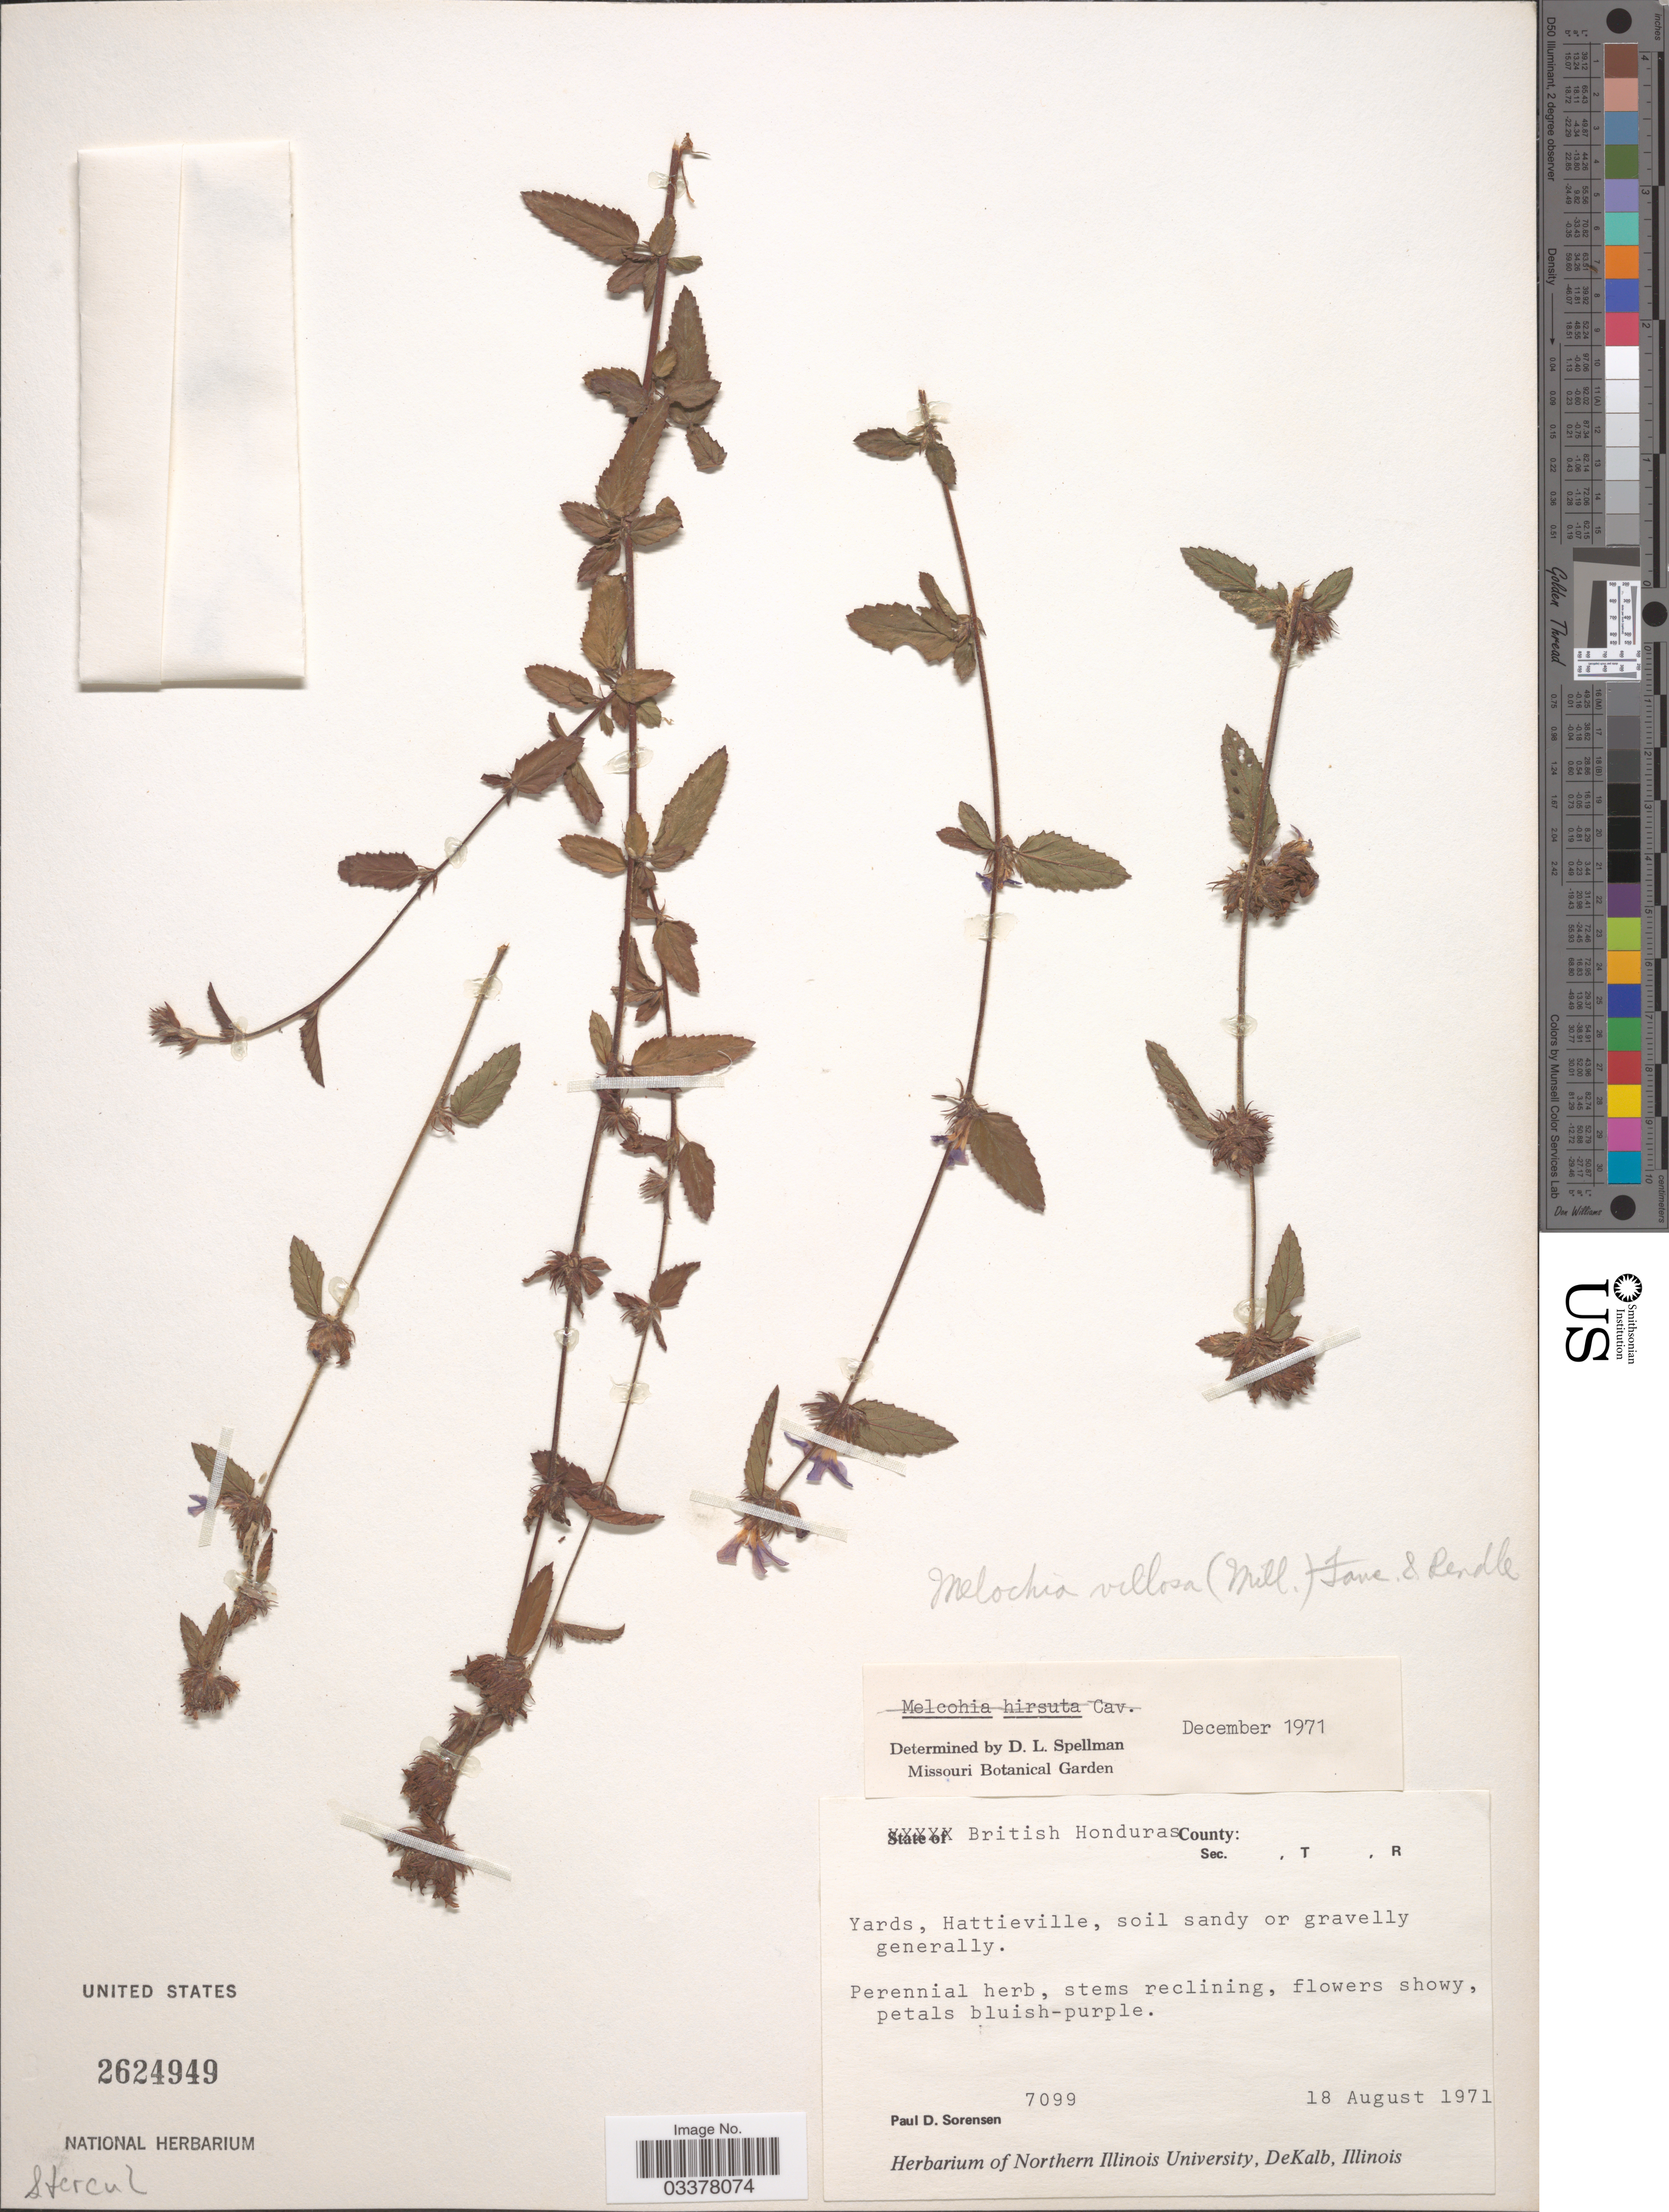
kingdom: Plantae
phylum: Tracheophyta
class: Magnoliopsida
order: Malvales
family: Malvaceae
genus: Melochia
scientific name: Melochia spicata var. spicata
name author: (L.) Fryxell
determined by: Dorr, L. J., (BOT), Smithsonian Institution - National Museum of Natural History (UNITED STATES)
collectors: P. Sorensen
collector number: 7099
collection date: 1971-08-18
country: Belize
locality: British Honduras. Yards, Hattieville.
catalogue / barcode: US 2624949